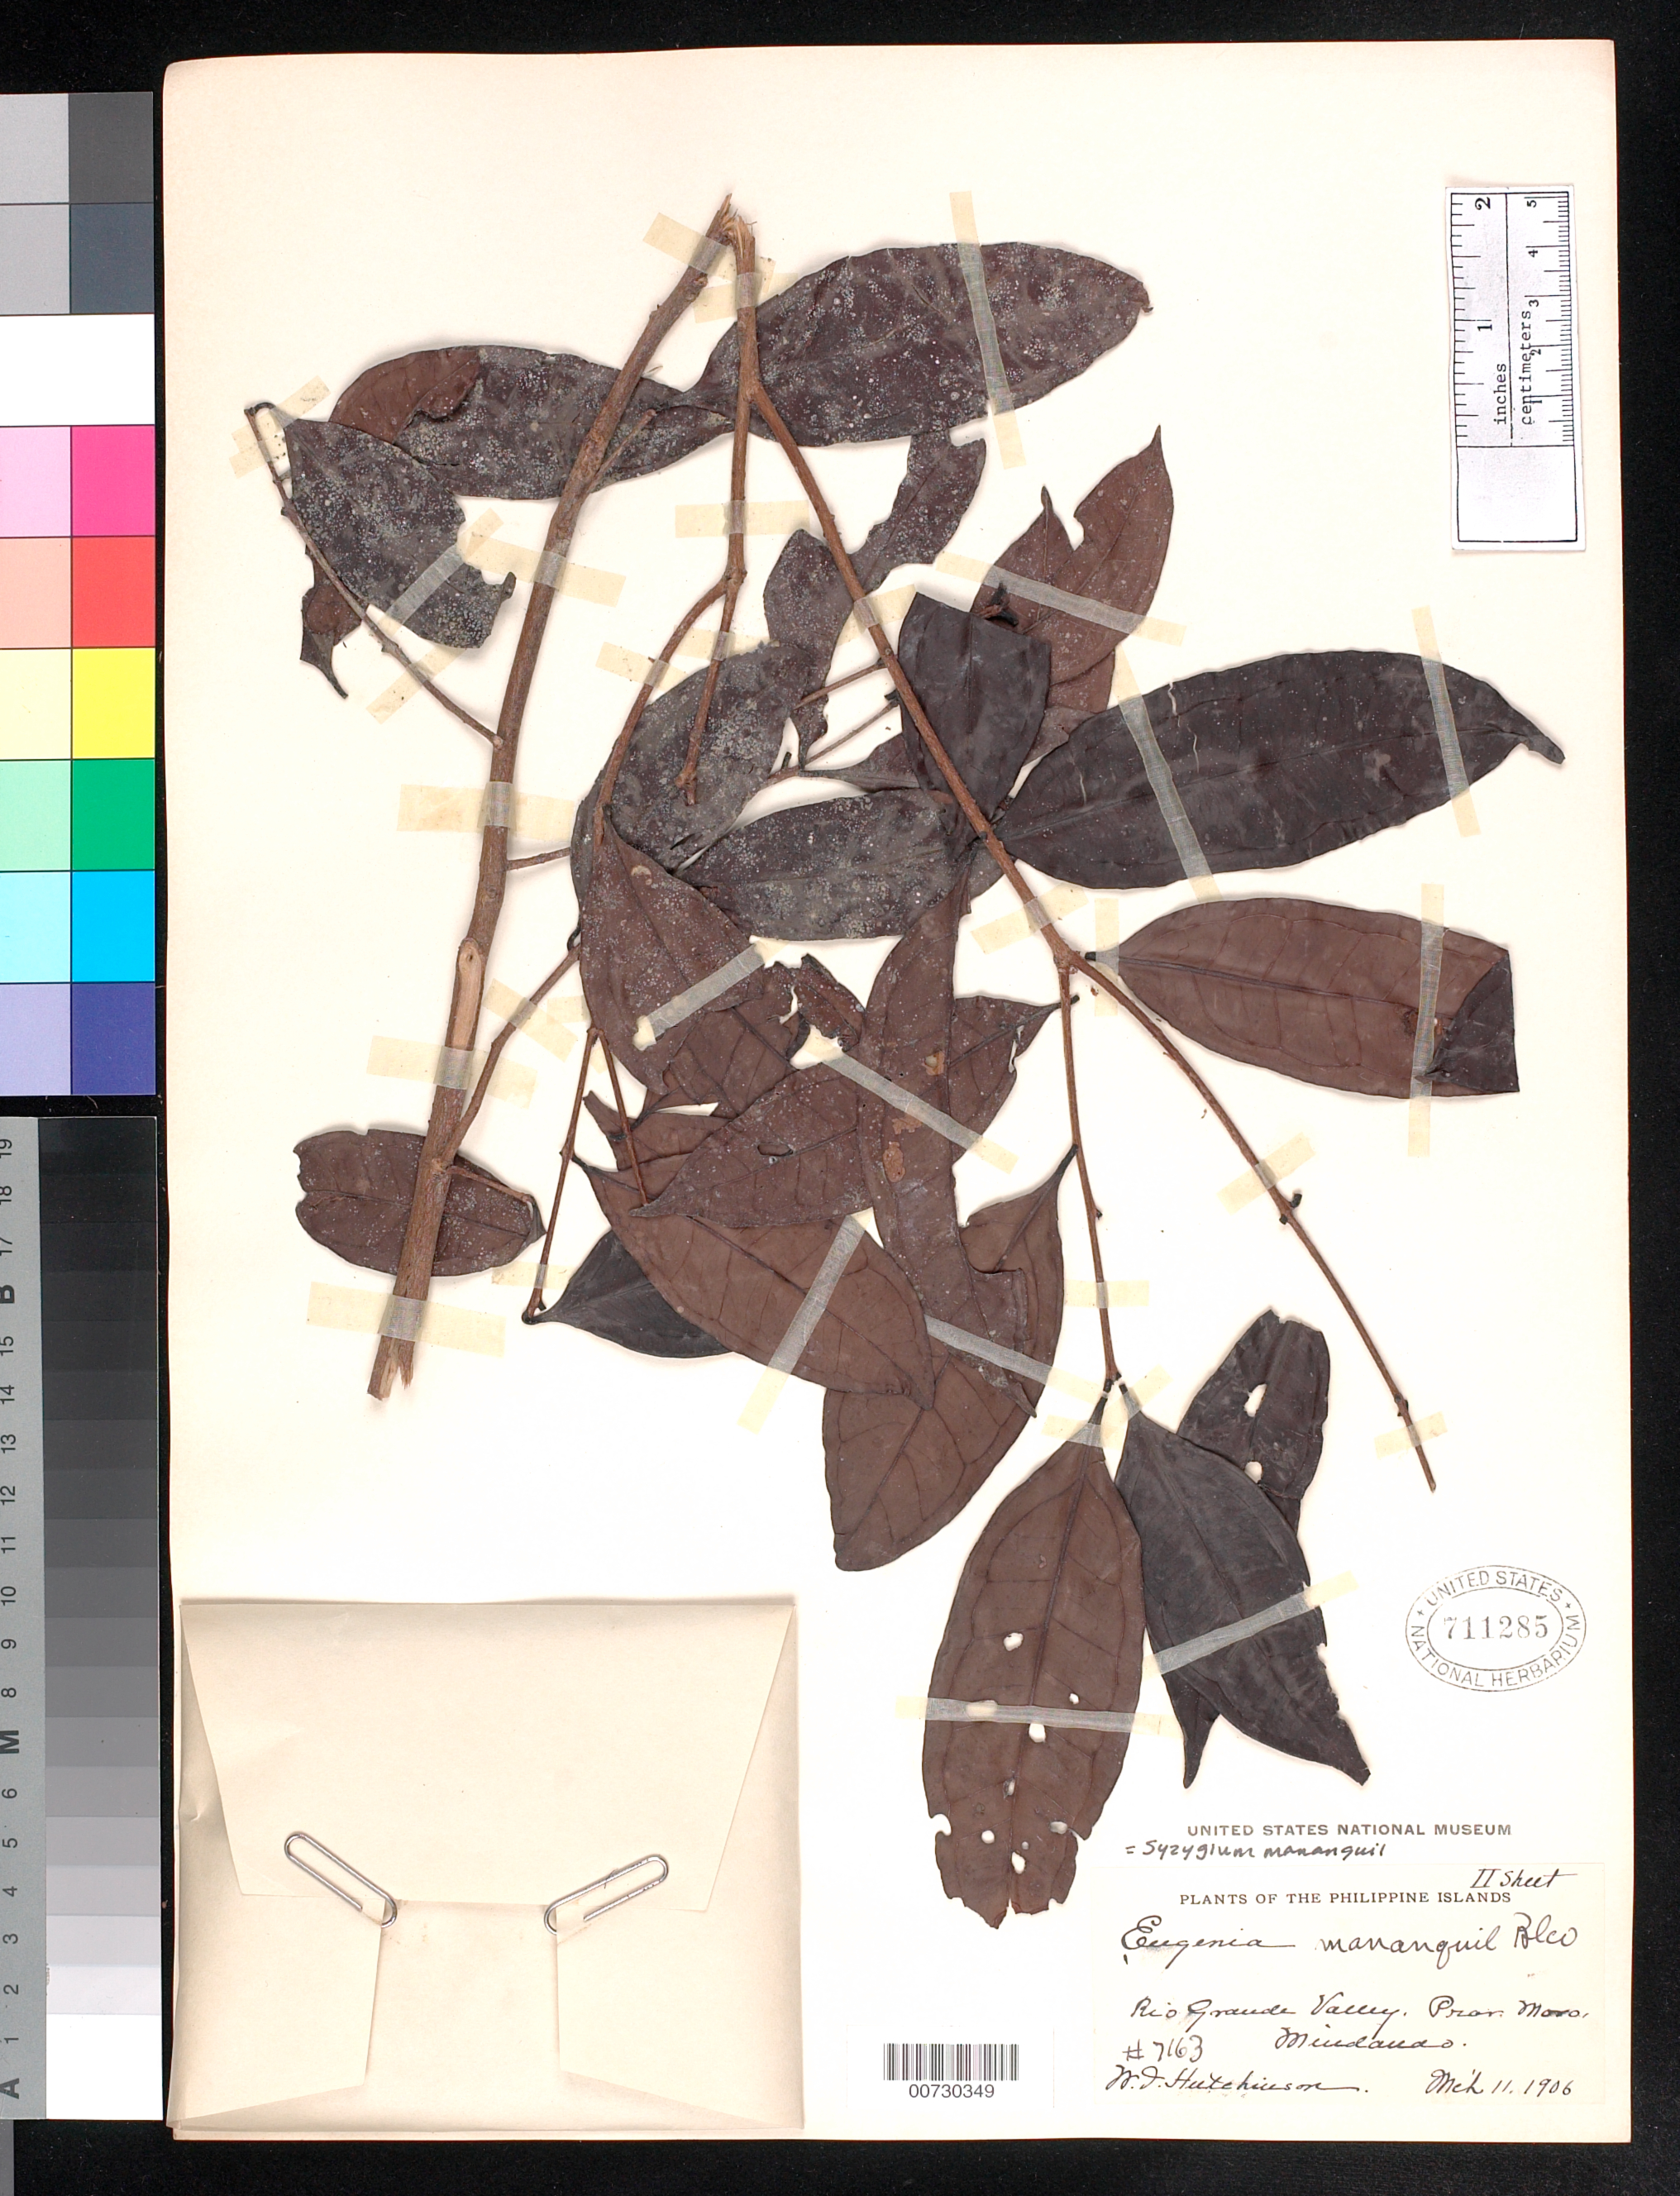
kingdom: Plantae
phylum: Tracheophyta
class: Magnoliopsida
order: Myrtales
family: Myrtaceae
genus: Syzygium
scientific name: Syzygium mananquil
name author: (Blanco) Merr.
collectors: I. M. Hutchinson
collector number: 7163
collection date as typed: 11 Mar 1906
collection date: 1906-03-11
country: Philippines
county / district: Mindanao Island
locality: Rio Grande Valley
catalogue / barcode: US 711285